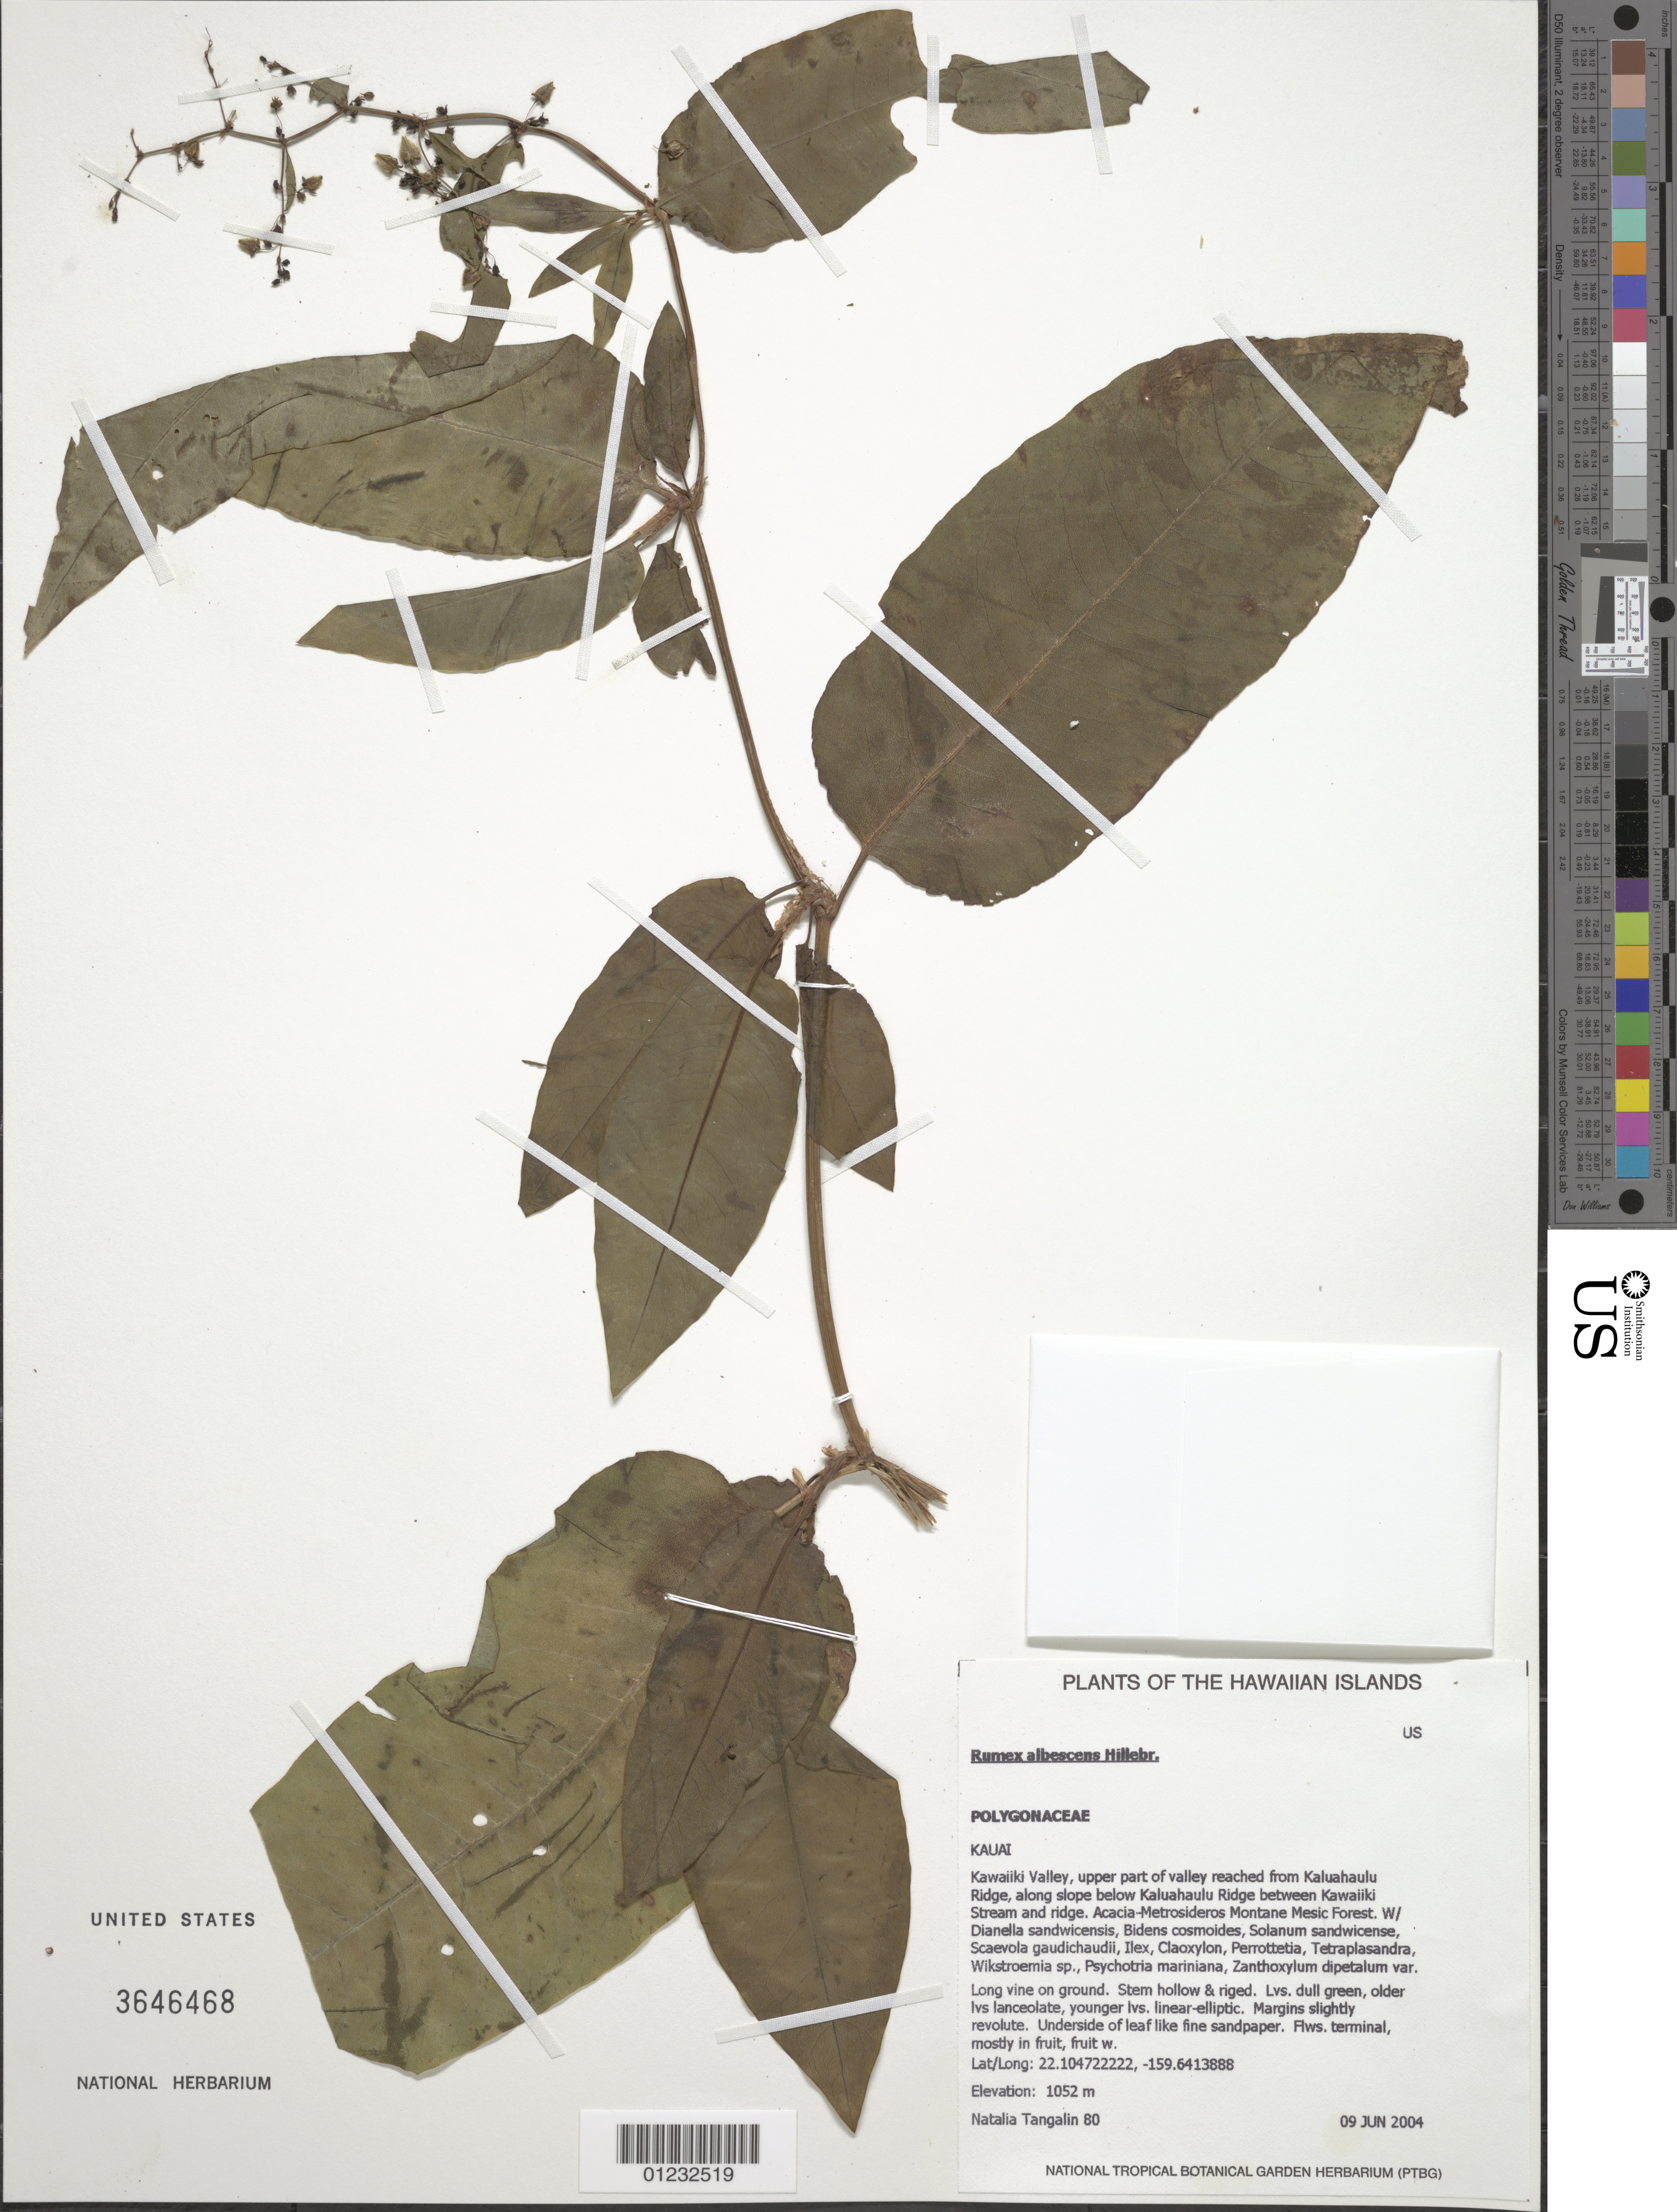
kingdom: Plantae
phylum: Tracheophyta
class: Magnoliopsida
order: Caryophyllales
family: Polygonaceae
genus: Rumex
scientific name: Rumex albescens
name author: Hillebr.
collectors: N. Tangalin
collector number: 80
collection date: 2004-06-09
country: United States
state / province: Hawaii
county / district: Kaui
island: Kaua'i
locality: Kawaiiki Valley, upper part of valley reached from Kaluahaulu Ridge, along slope below Kaluahaulu Ridge between Kawaiiki Stream and ridge.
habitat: Montane mesic forest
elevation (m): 1052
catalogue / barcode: US 3646468